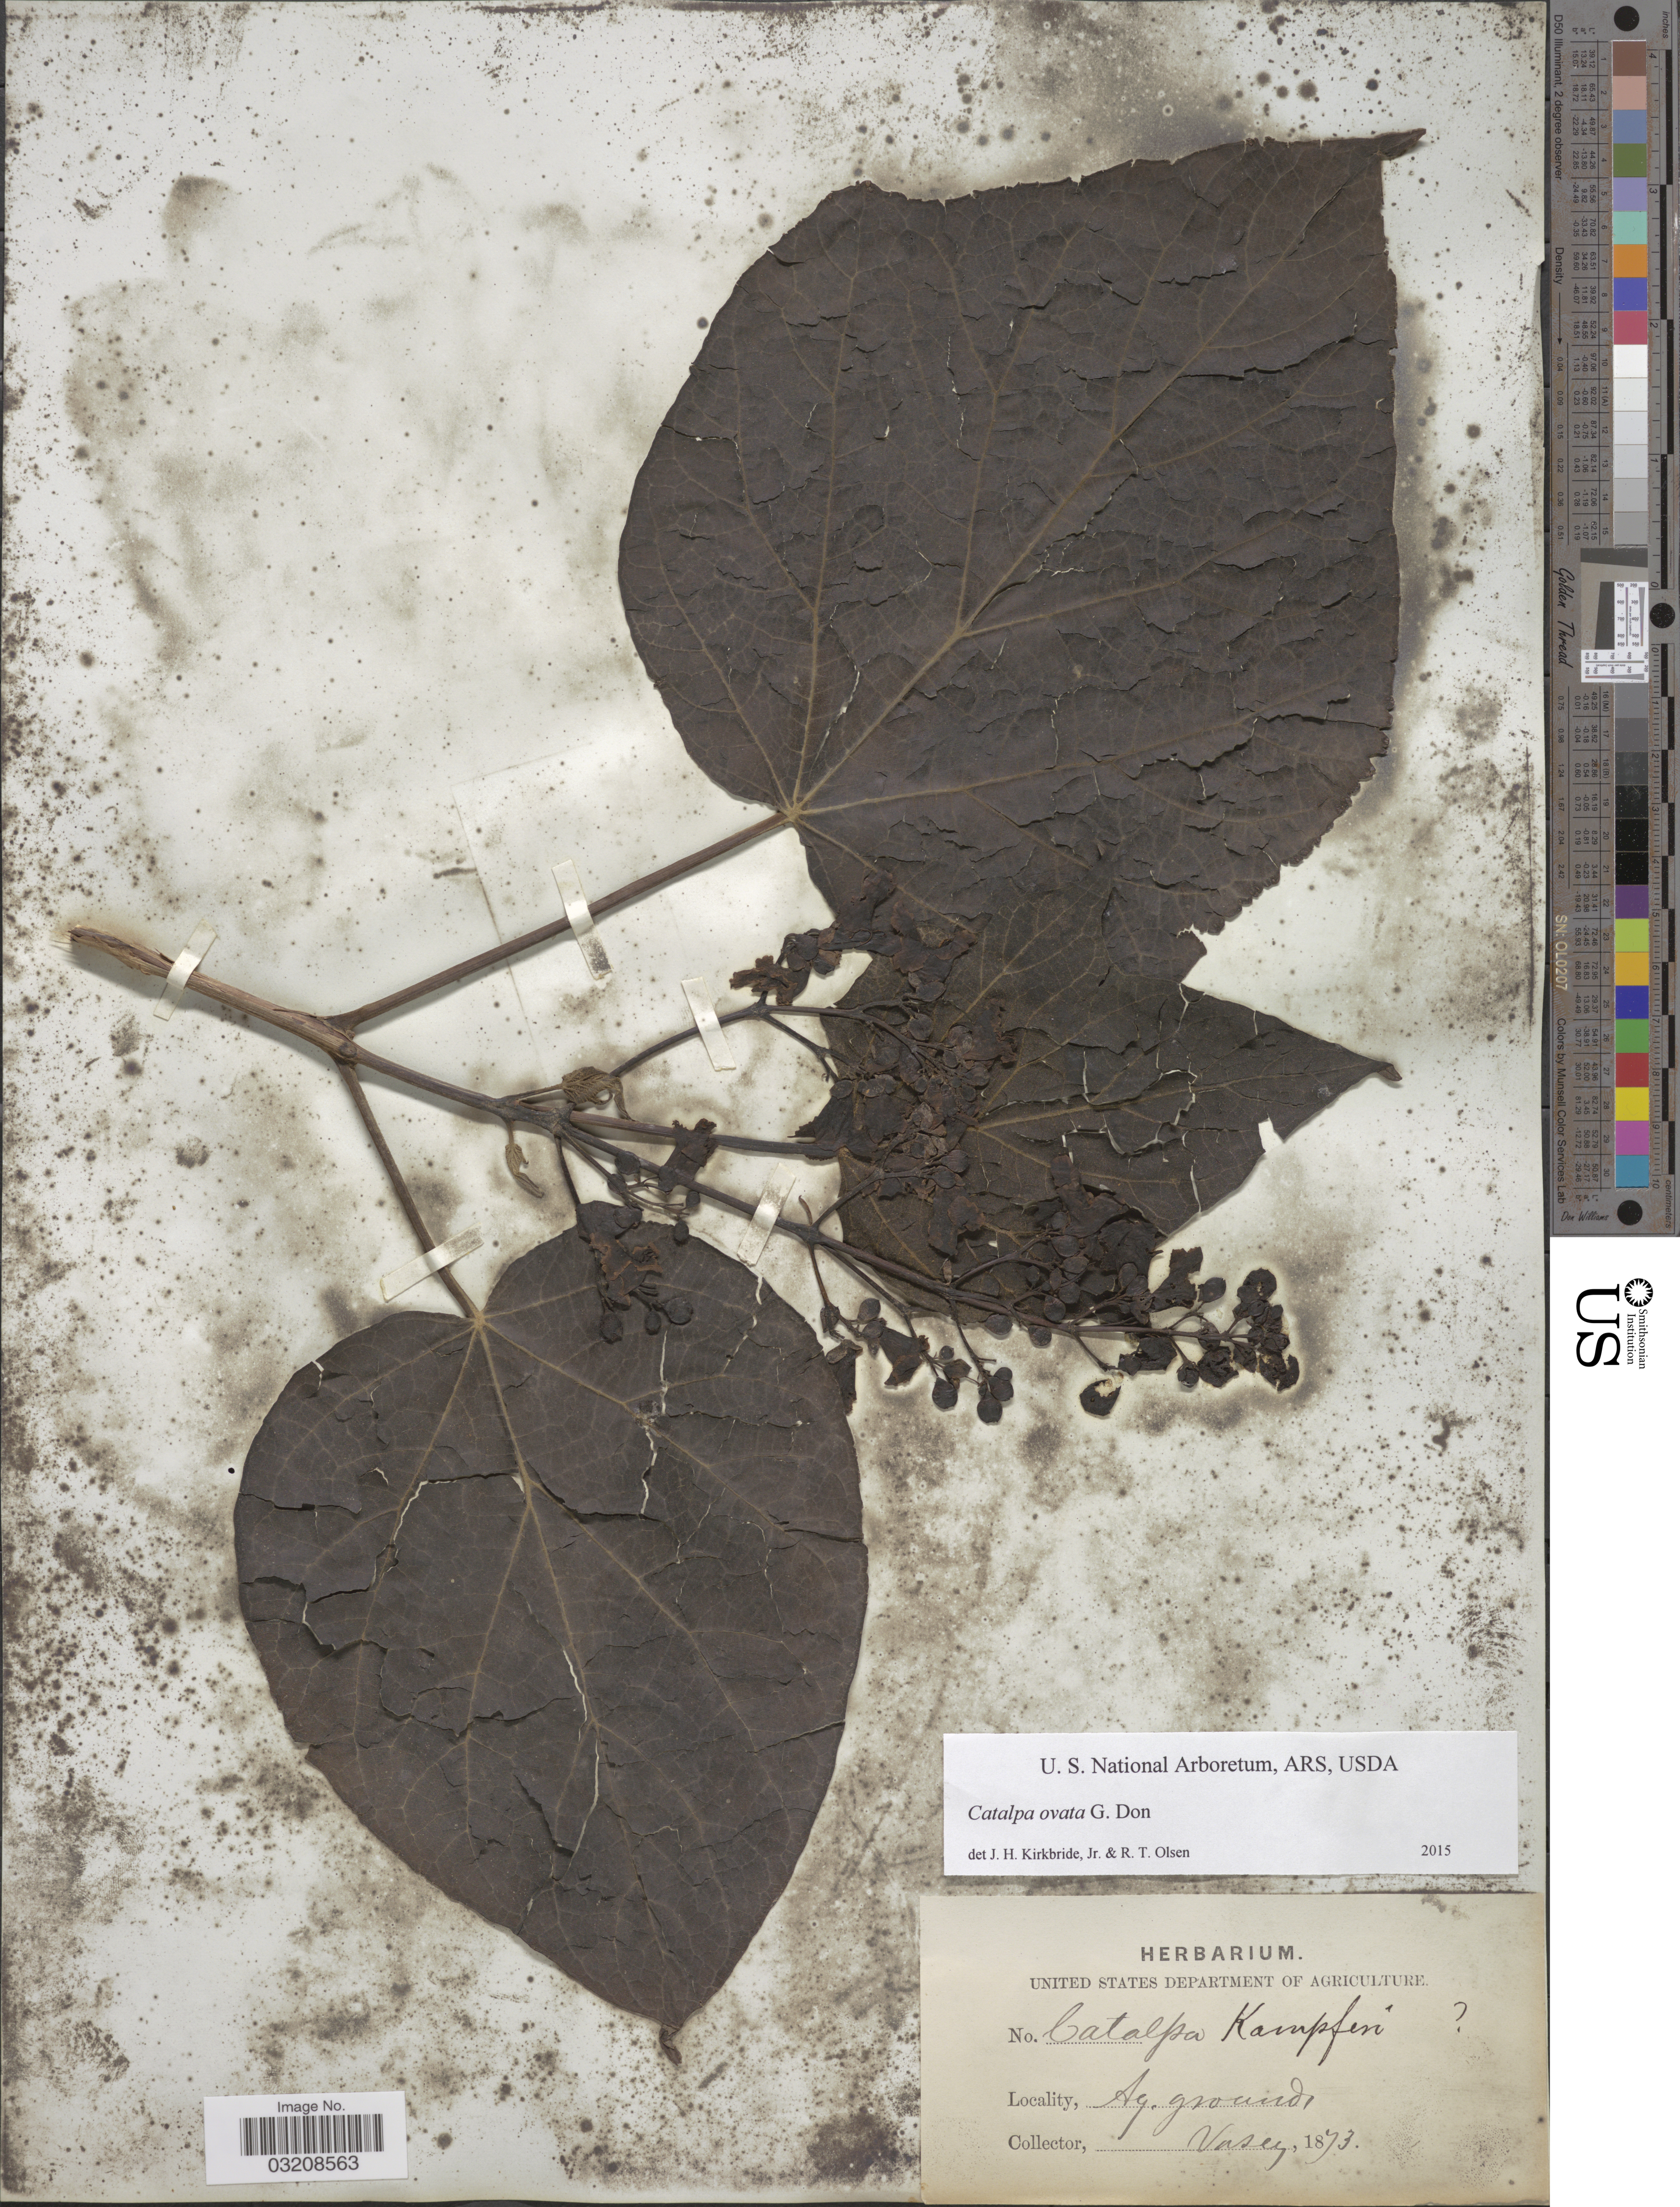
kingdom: Plantae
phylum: Tracheophyta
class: Magnoliopsida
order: Lamiales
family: Bignoniaceae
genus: Catalpa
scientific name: Catalpa ovata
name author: G. Don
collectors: Vasey, --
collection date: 1873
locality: Ag. grounds.